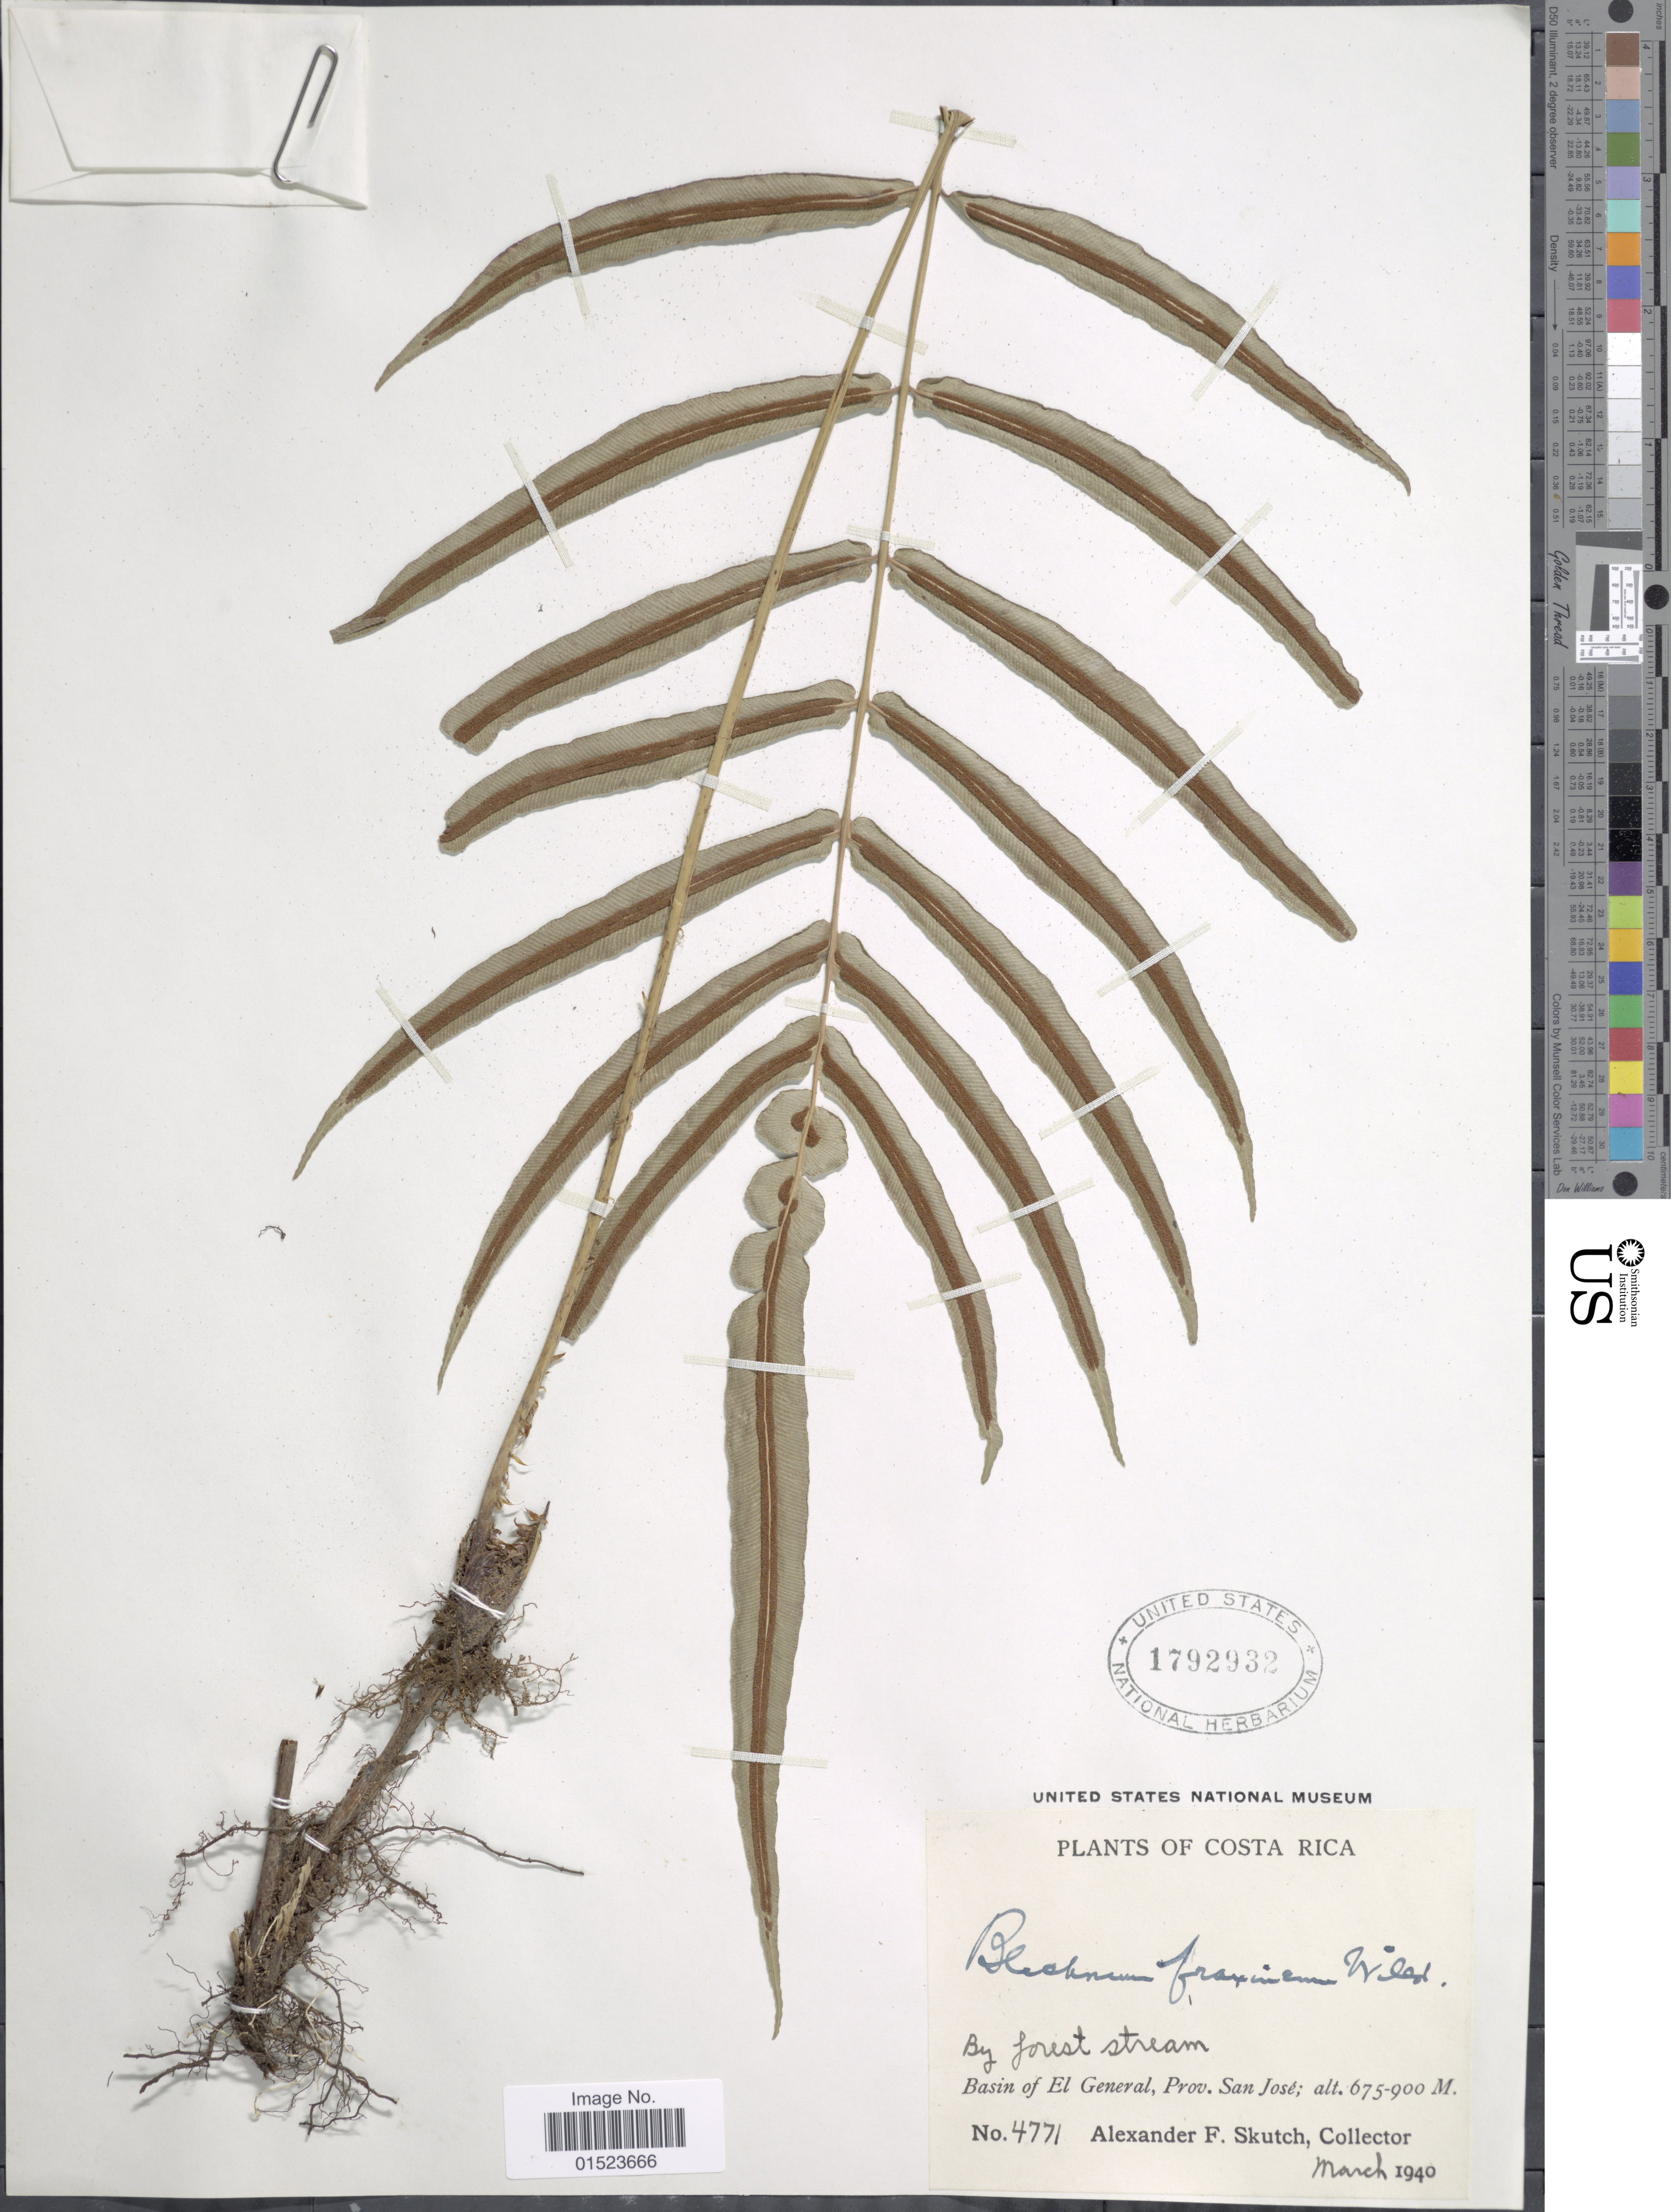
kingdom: Plantae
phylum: Tracheophyta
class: Polypodiopsida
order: Polypodiales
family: Blechnaceae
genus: Blechnum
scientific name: Blechnum caudatum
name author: Cav.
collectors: A. F. Skutch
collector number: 4771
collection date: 1940-03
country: Costa Rica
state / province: San José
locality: Basin of El General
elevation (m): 675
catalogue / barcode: US 1792932